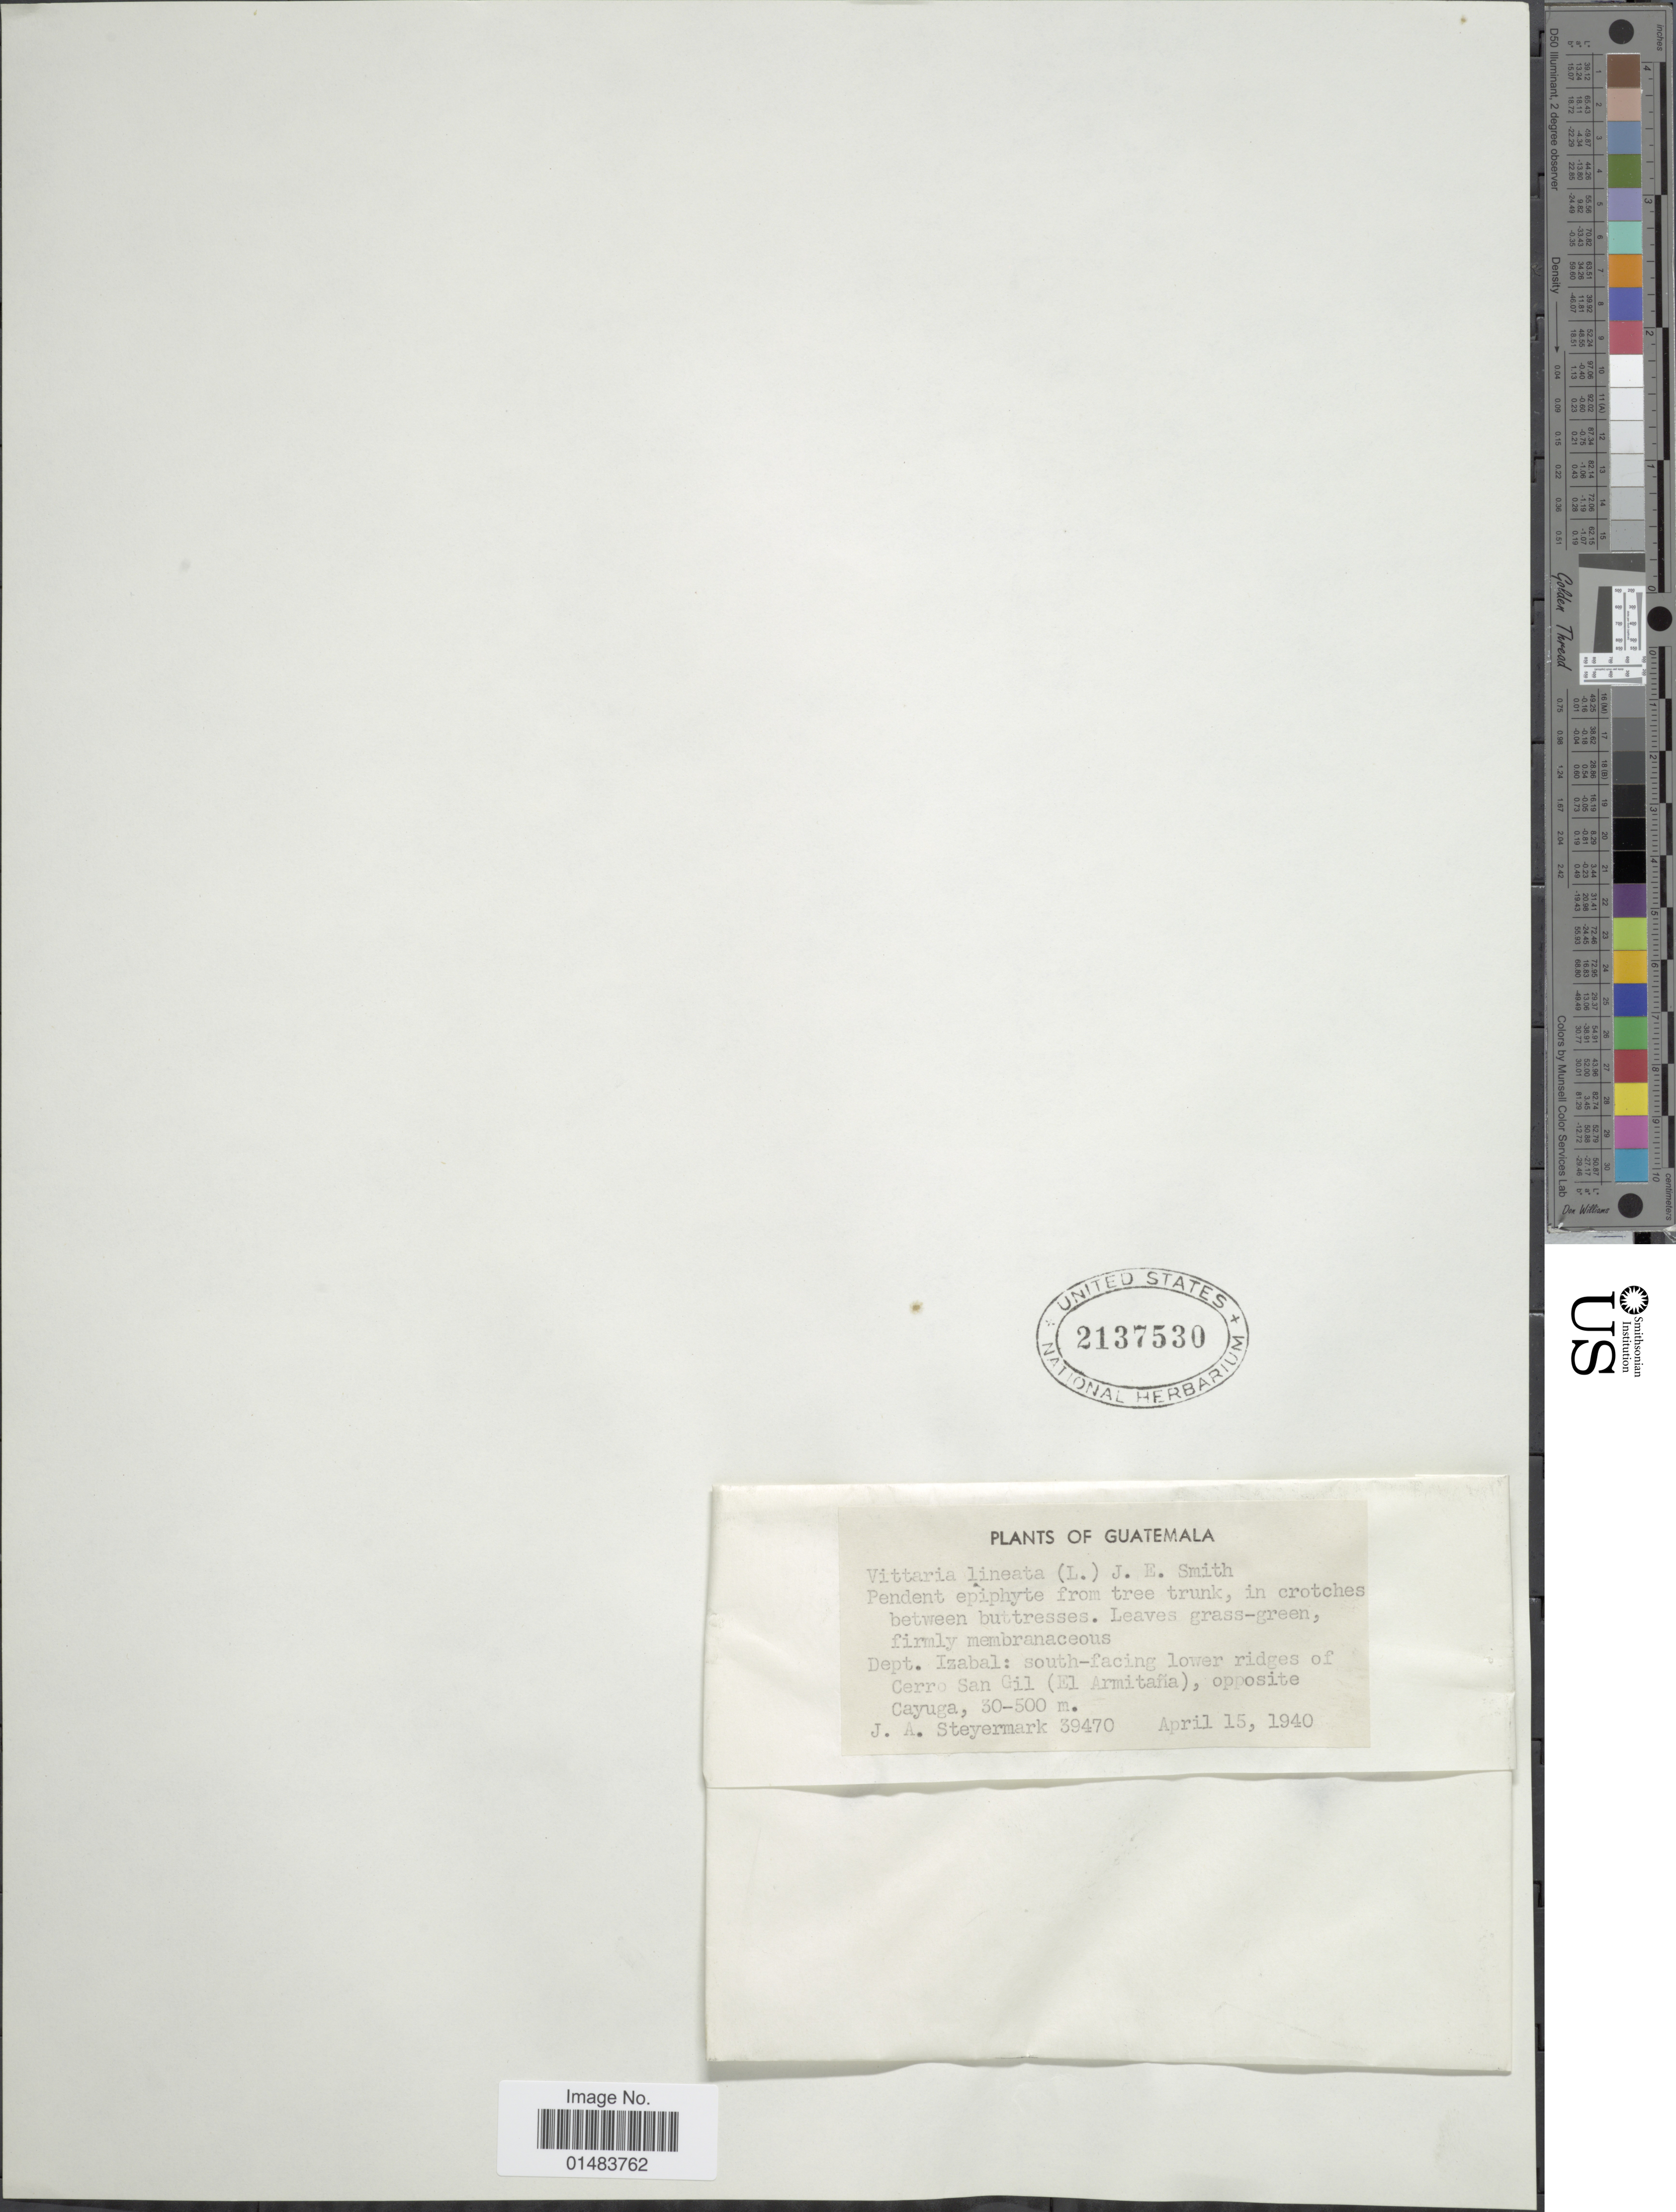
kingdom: Plantae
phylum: Tracheophyta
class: Polypodiopsida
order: Polypodiales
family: Pteridaceae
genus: Vittaria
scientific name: Vittaria lineata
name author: (L.) Sm.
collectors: J. Steyermark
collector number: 39470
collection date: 1940-04-15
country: Guatemala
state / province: Izabal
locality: Plants of Guatemala, Pendent epiphyte from tree trunk, in crotches between buttresses. Leaves grass green, firmly membranaceous, south facing lower ridges of Cerro San Gil (El Armitafia), opposute Cayuga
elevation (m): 30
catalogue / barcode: US 2137530